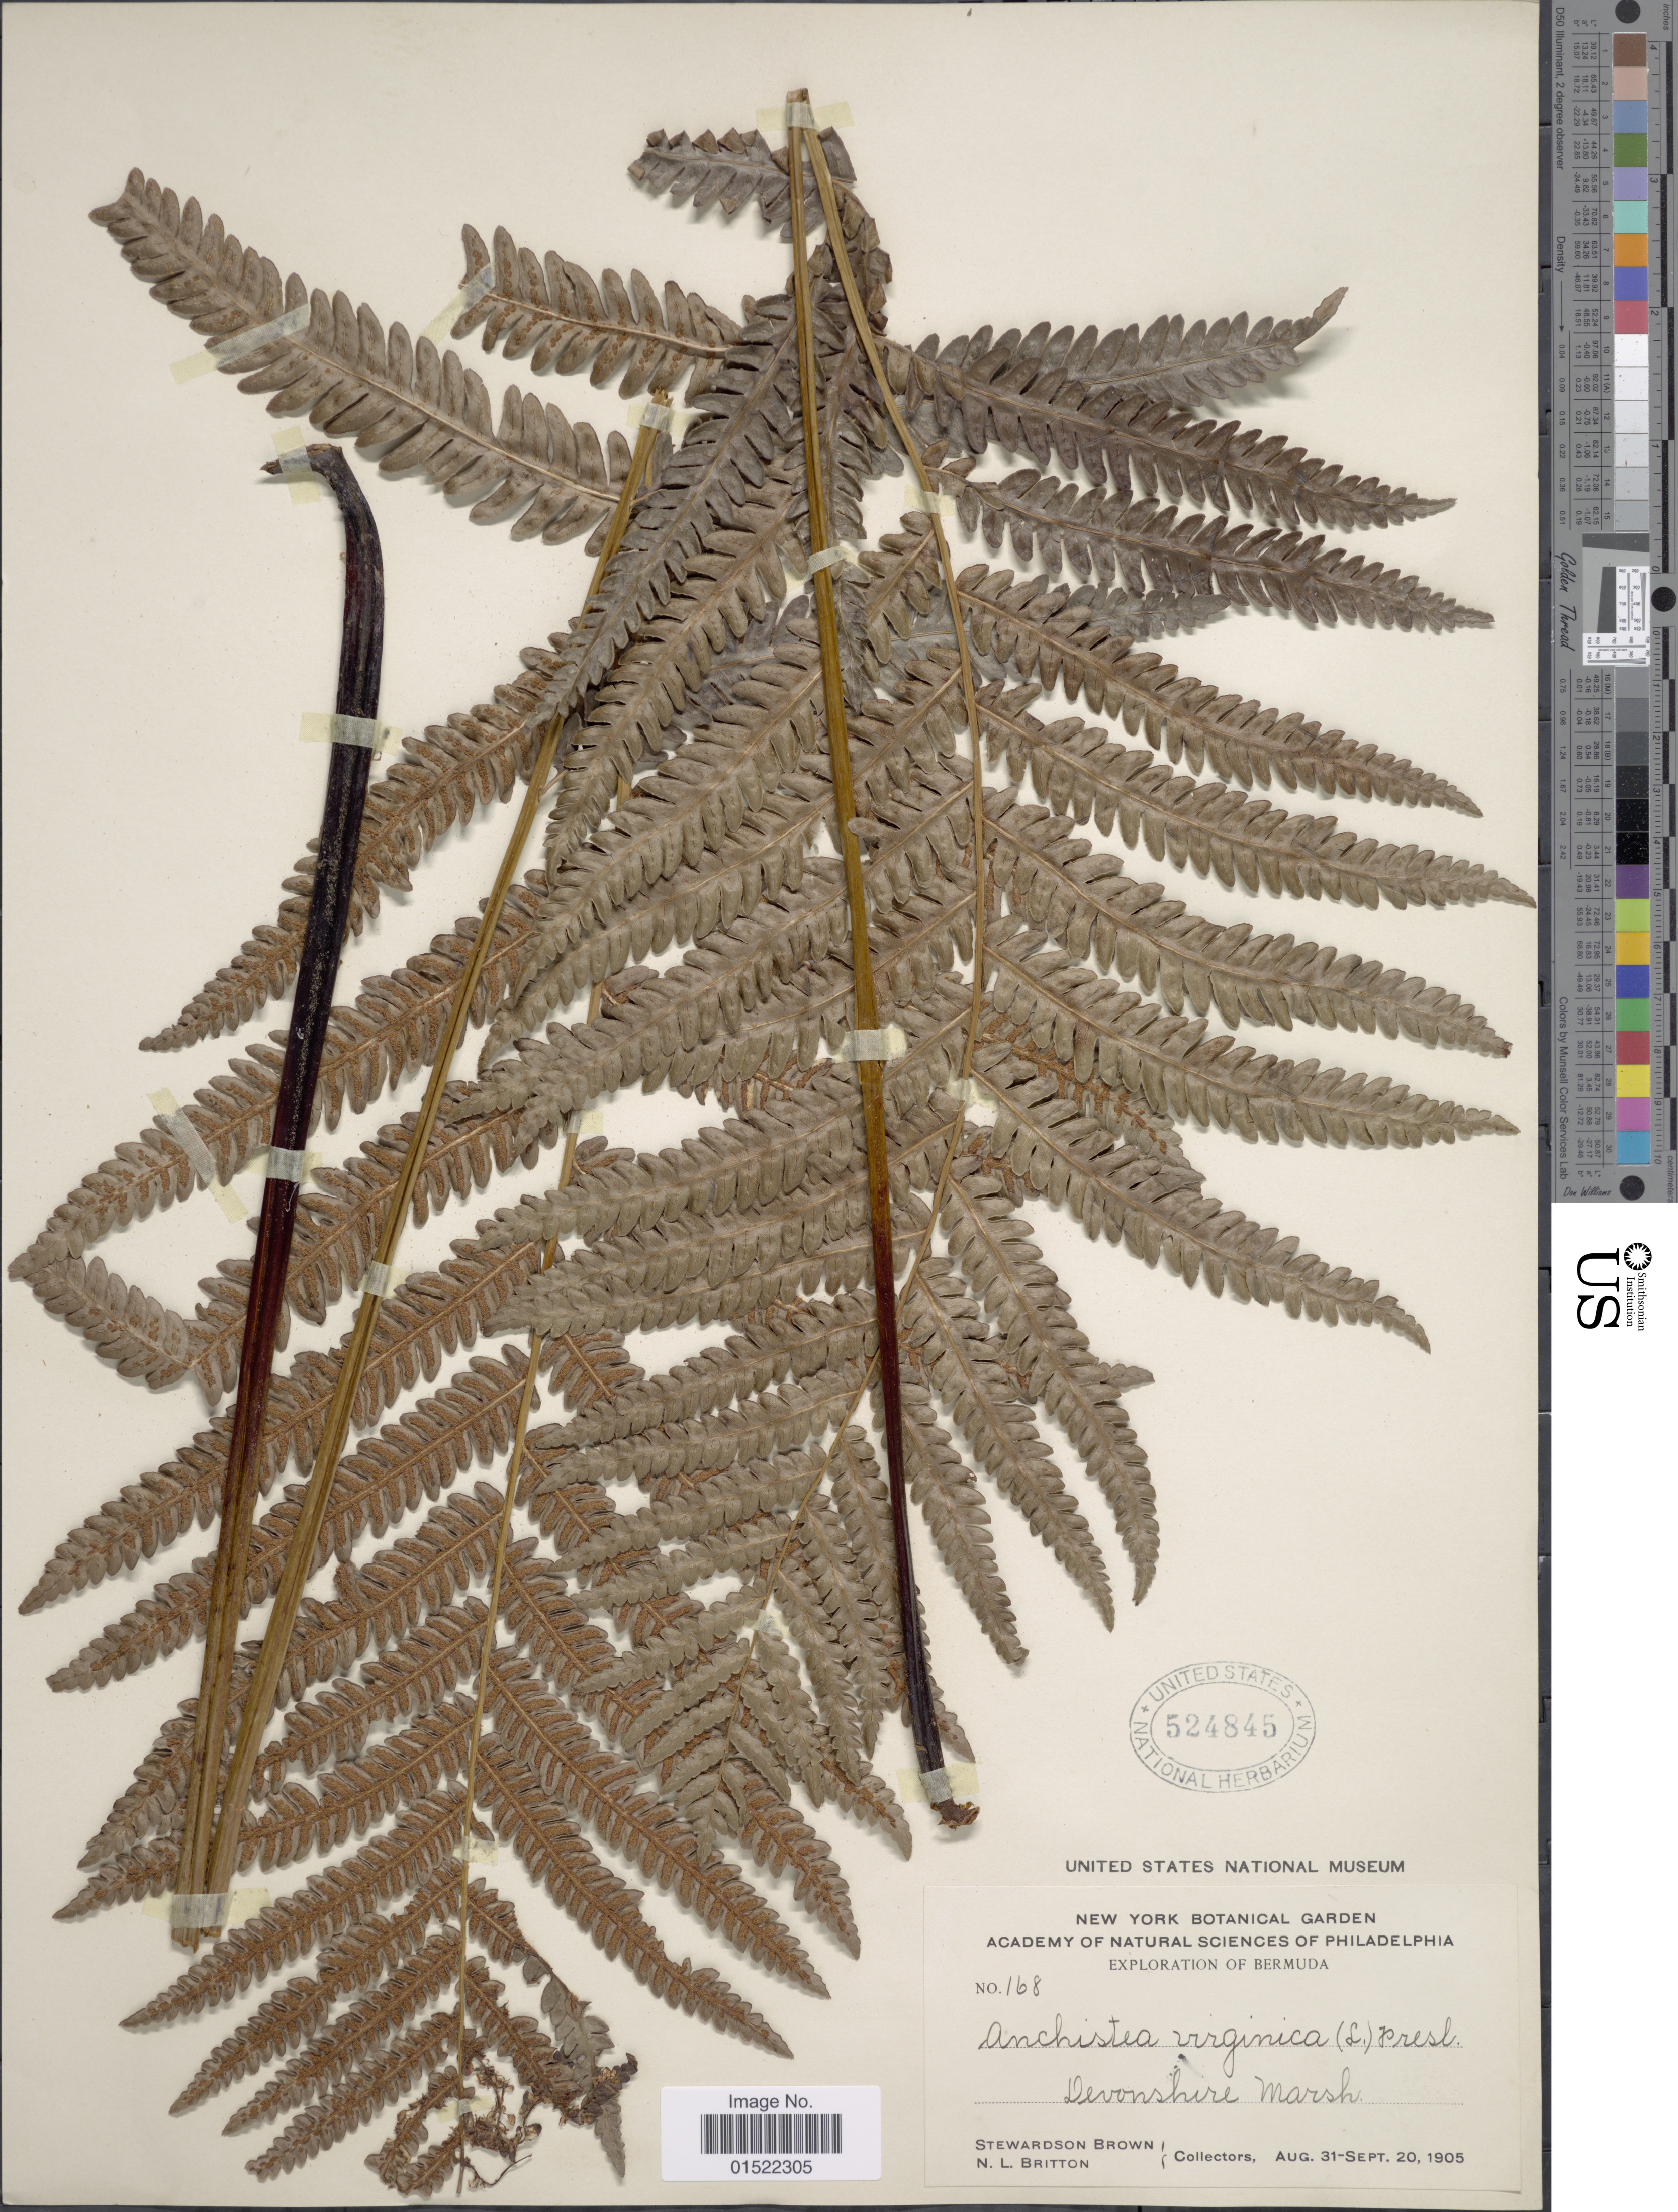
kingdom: Plantae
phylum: Tracheophyta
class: Polypodiopsida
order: Polypodiales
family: Blechnaceae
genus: Woodwardia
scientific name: Woodwardia virginica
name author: (L.) R.M. Sm.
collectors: S. Brown & N. Britton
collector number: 168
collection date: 1905-08-31/1905-09-20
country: Bermuda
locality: Devonshire Marsh.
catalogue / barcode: US 524845